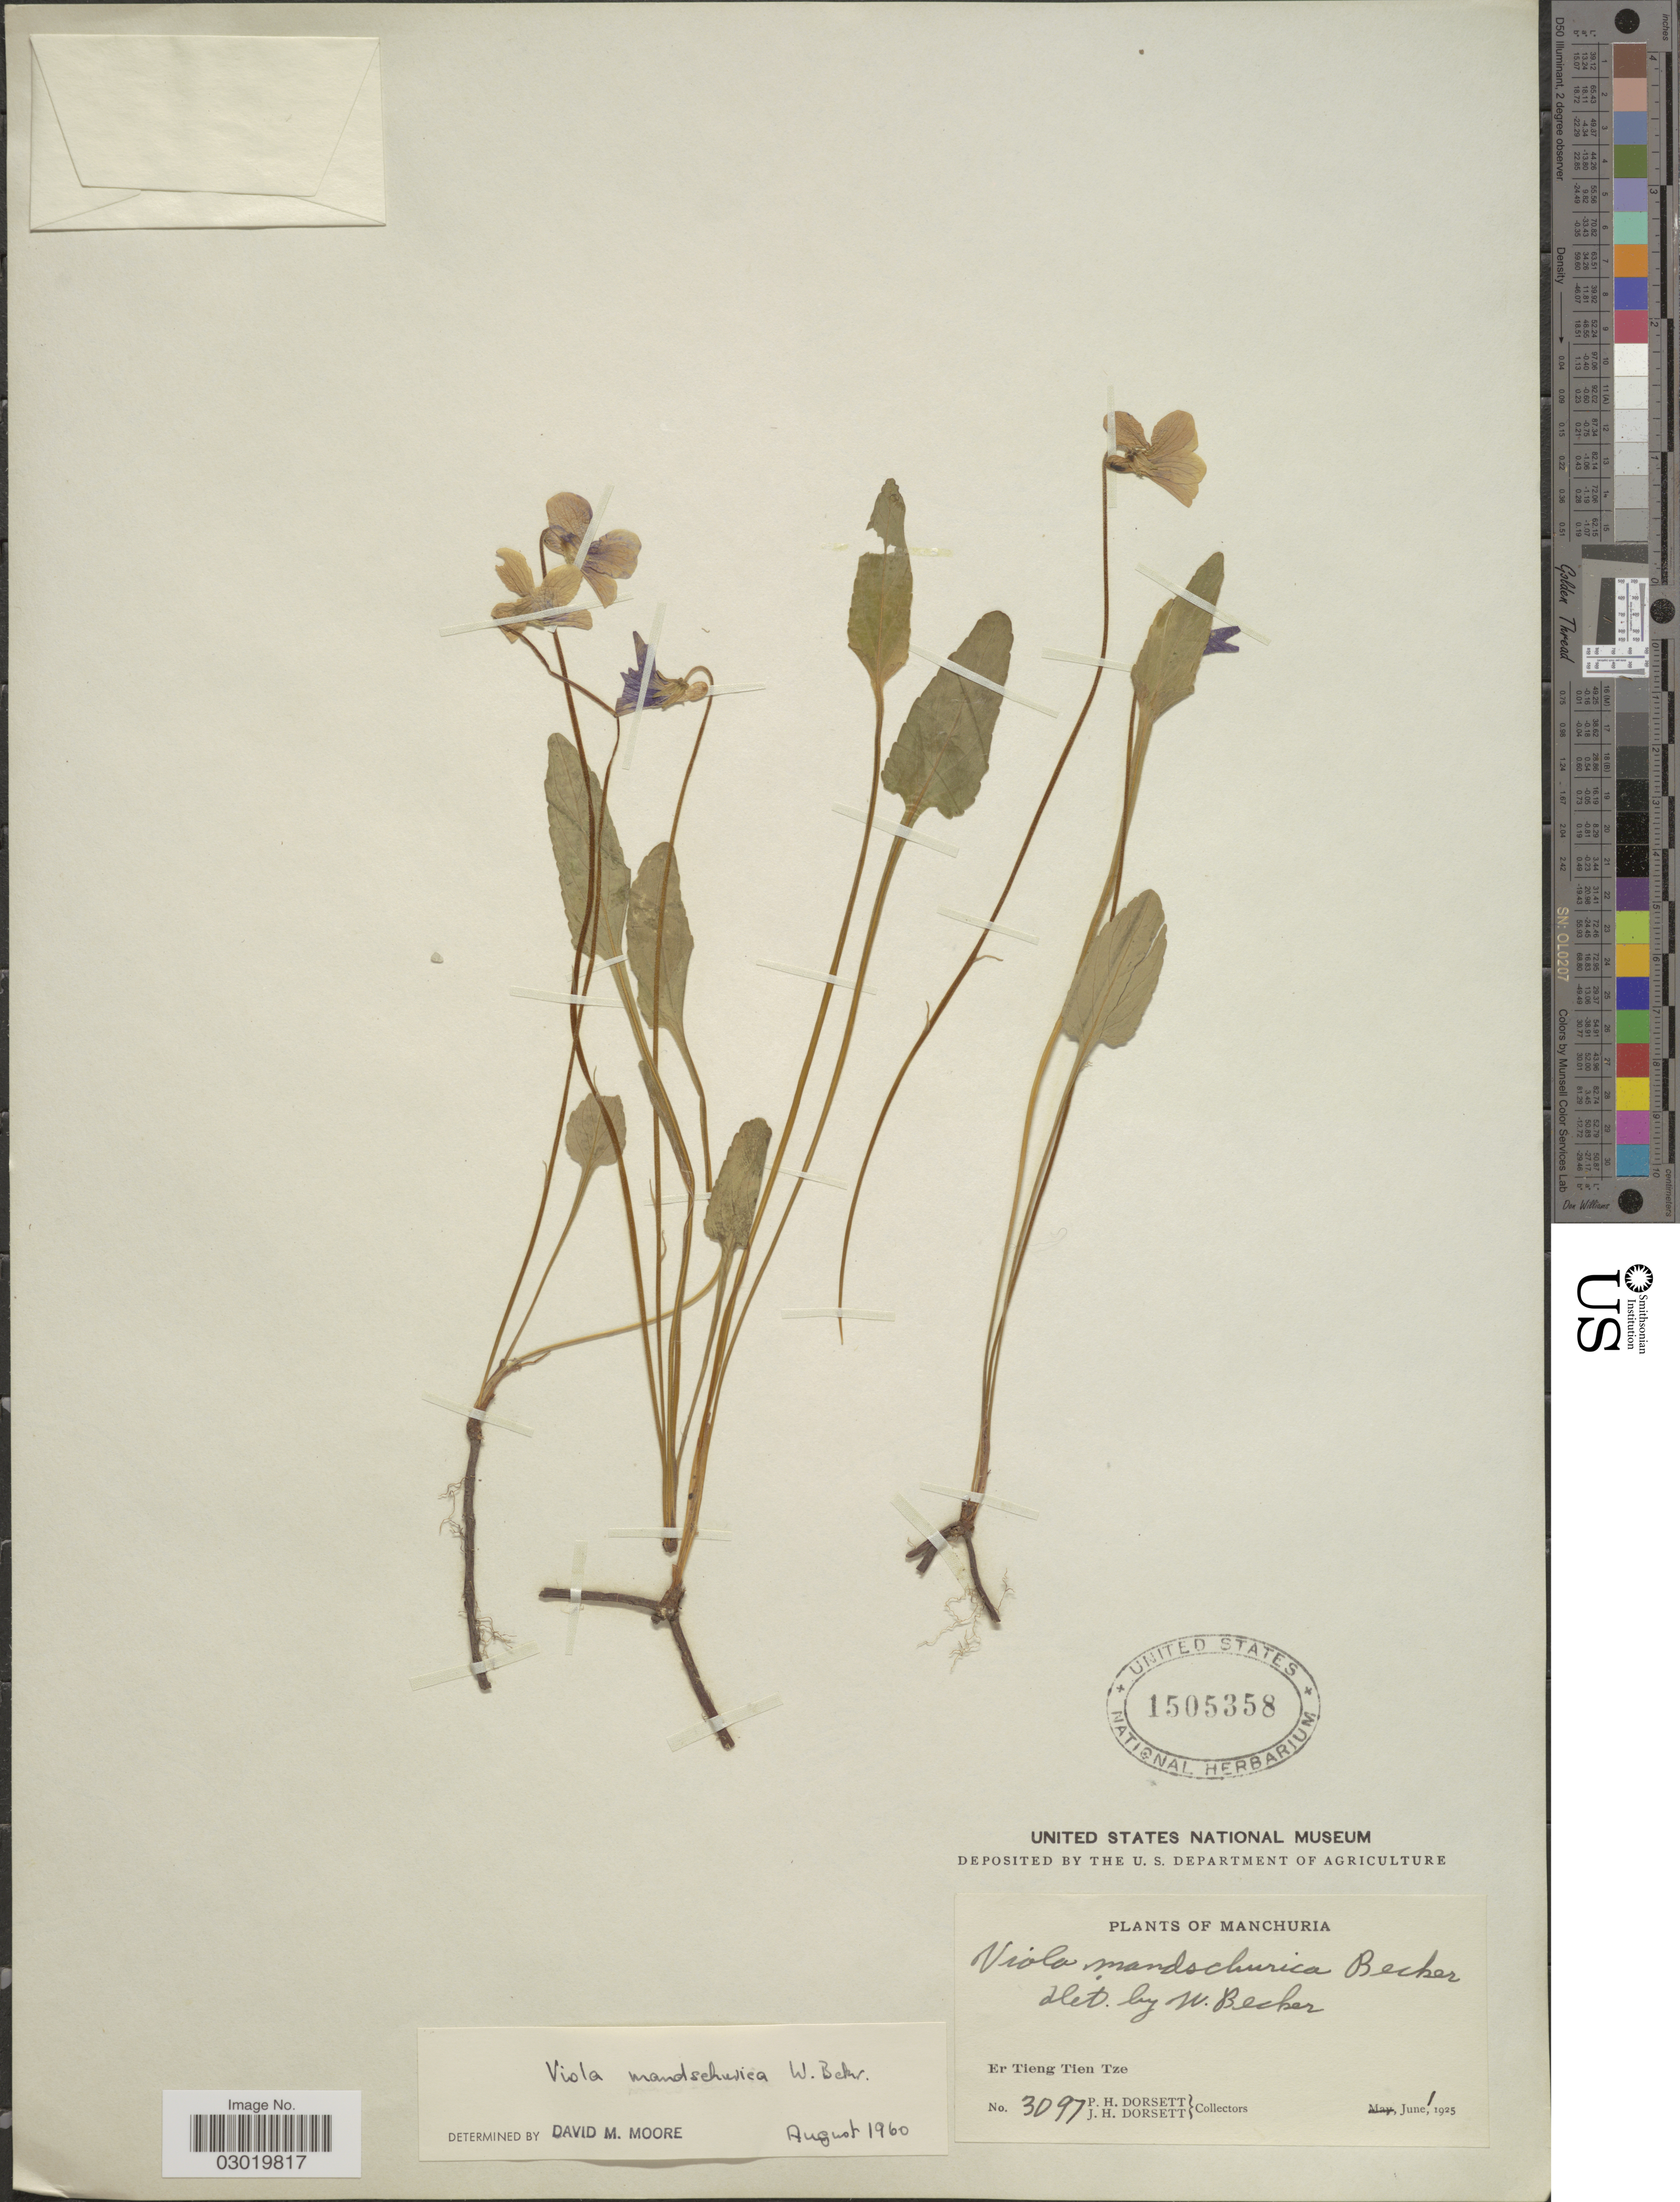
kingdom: Plantae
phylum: Tracheophyta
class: Magnoliopsida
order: Malpighiales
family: Violaceae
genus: Viola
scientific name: Viola mandshurica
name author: W. Becker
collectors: P. H. Dorsett & J. Dorsett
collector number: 3097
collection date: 1925-06-01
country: China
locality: Manchuria. Er Tieng Tien Tze.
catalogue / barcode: US 1505358